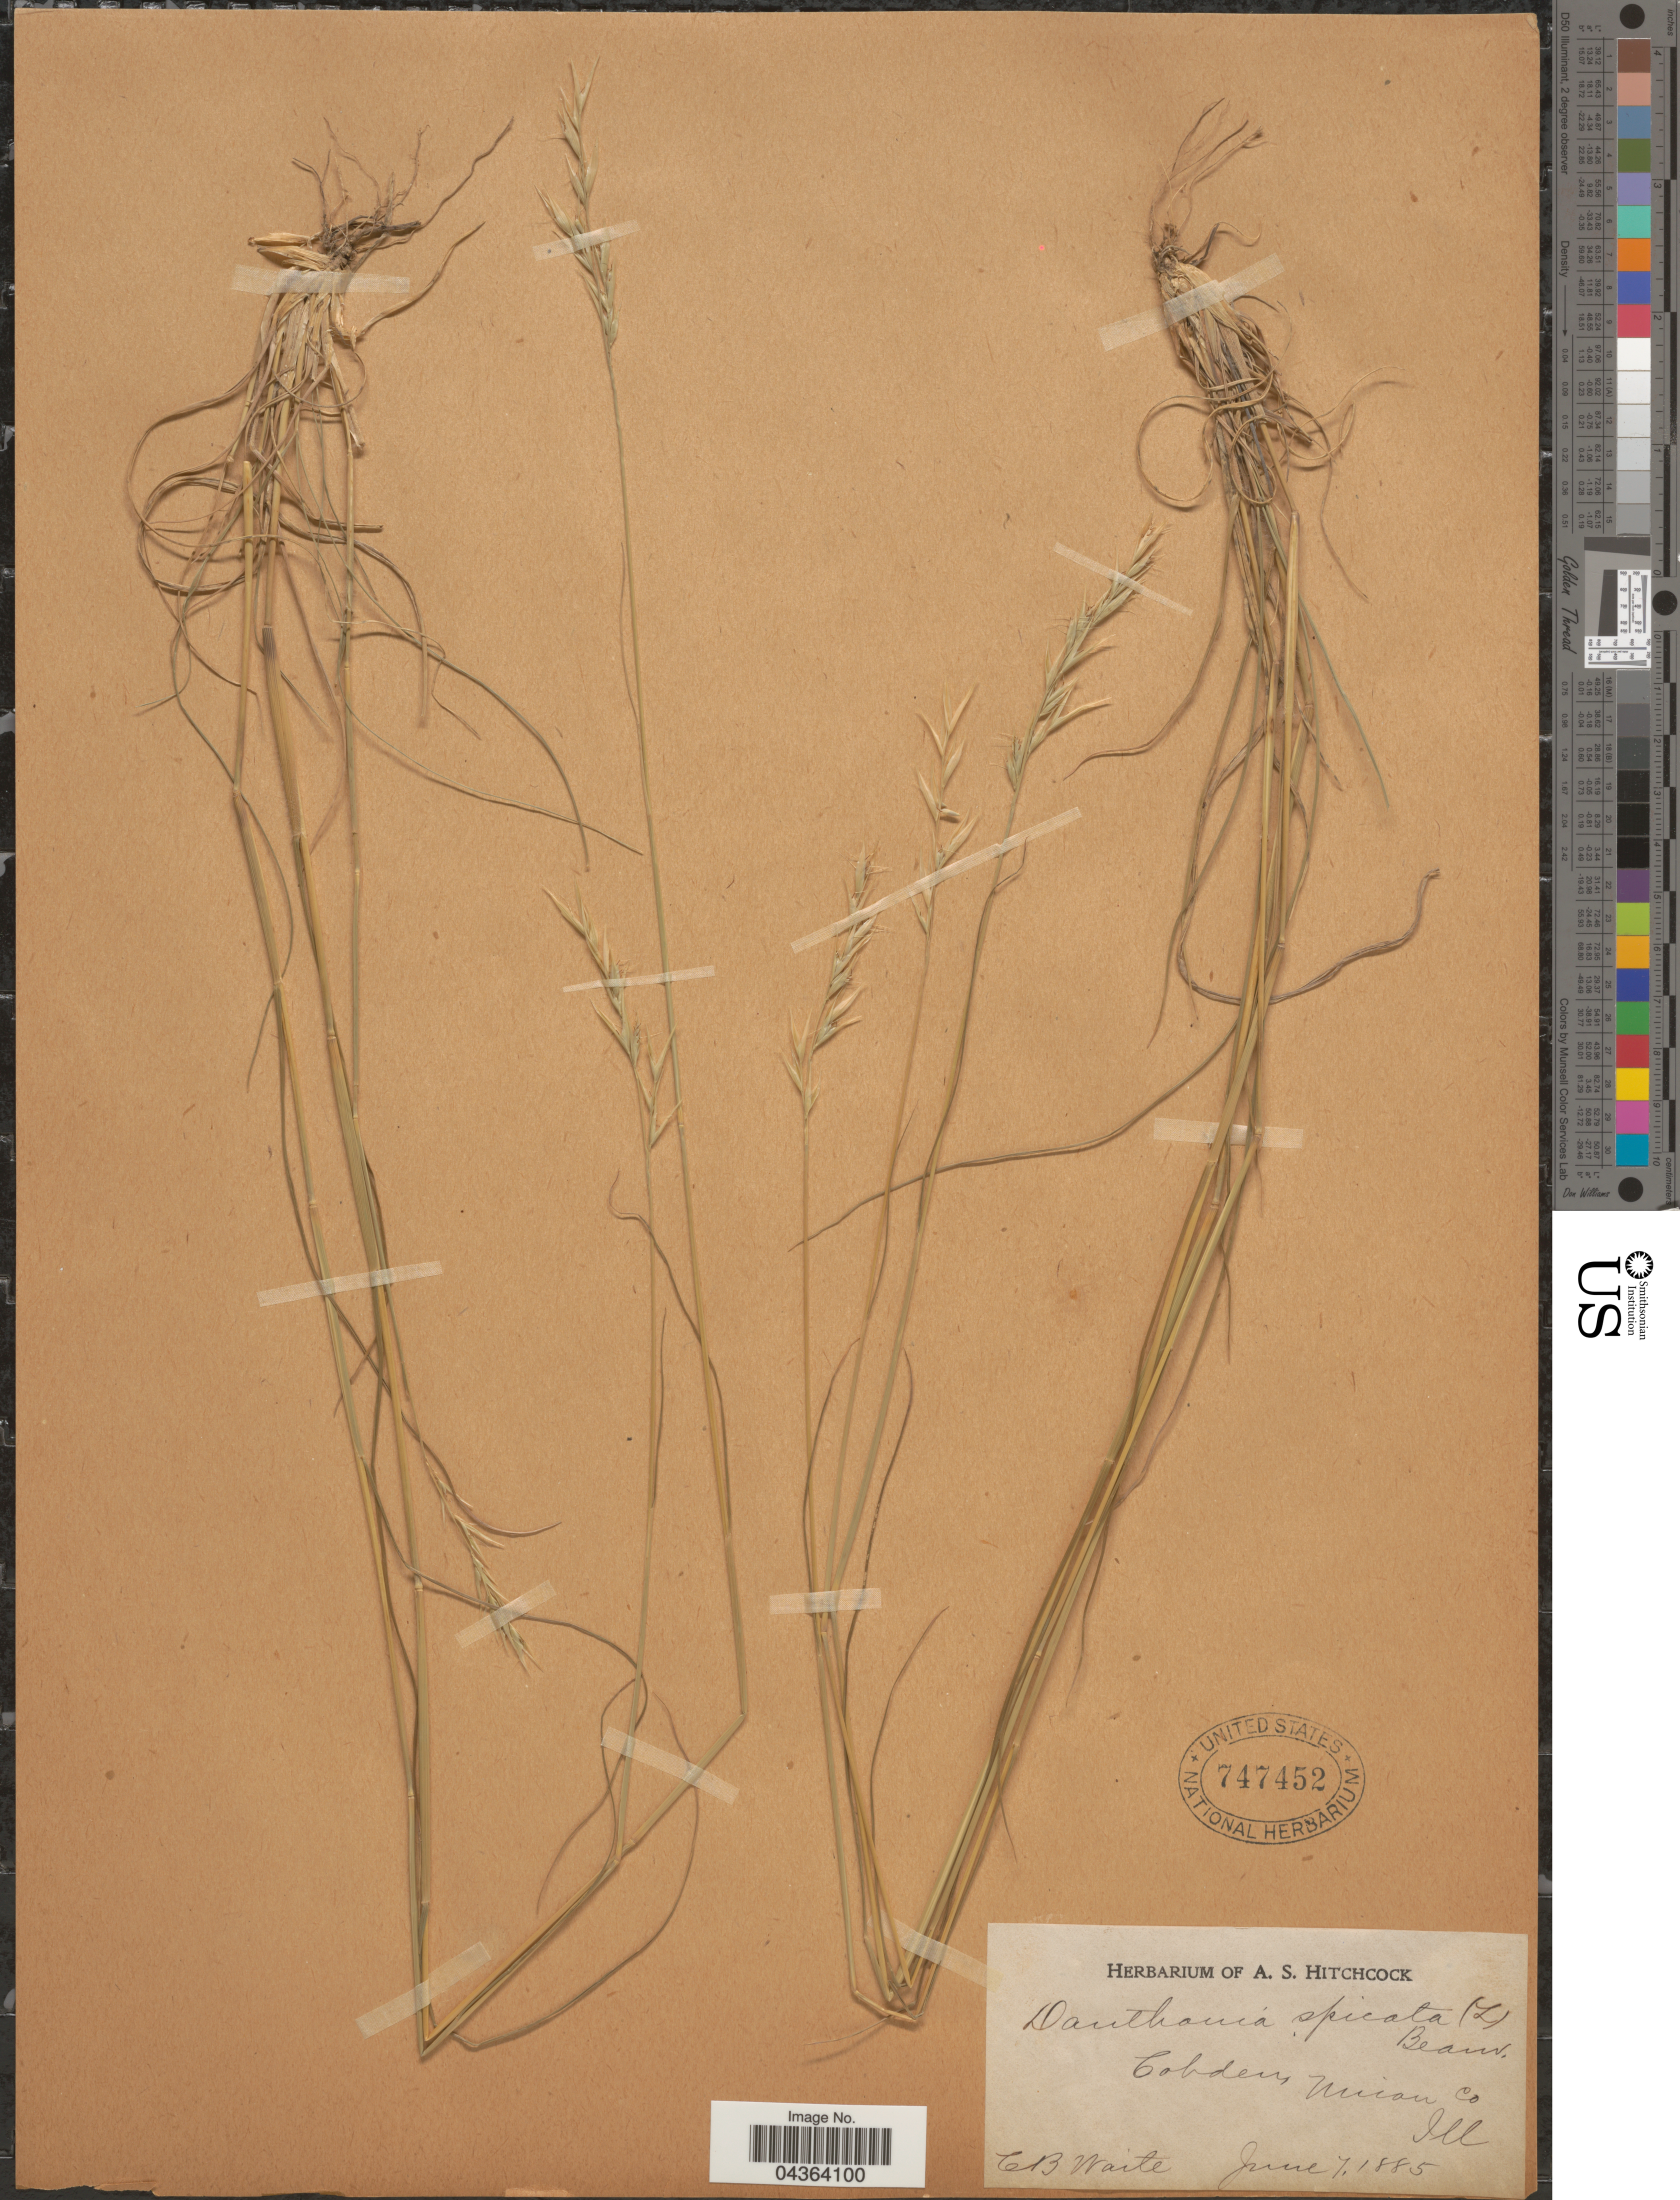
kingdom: Plantae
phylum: Tracheophyta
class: Liliopsida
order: Poales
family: Poaceae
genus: Danthonia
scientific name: Danthonia spicata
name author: (L.) P. Beauv. ex Roem. & Schult.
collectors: C. Waite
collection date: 1885-06-07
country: United States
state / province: Illinois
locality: Cobden, Union Co.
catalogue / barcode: US 747452